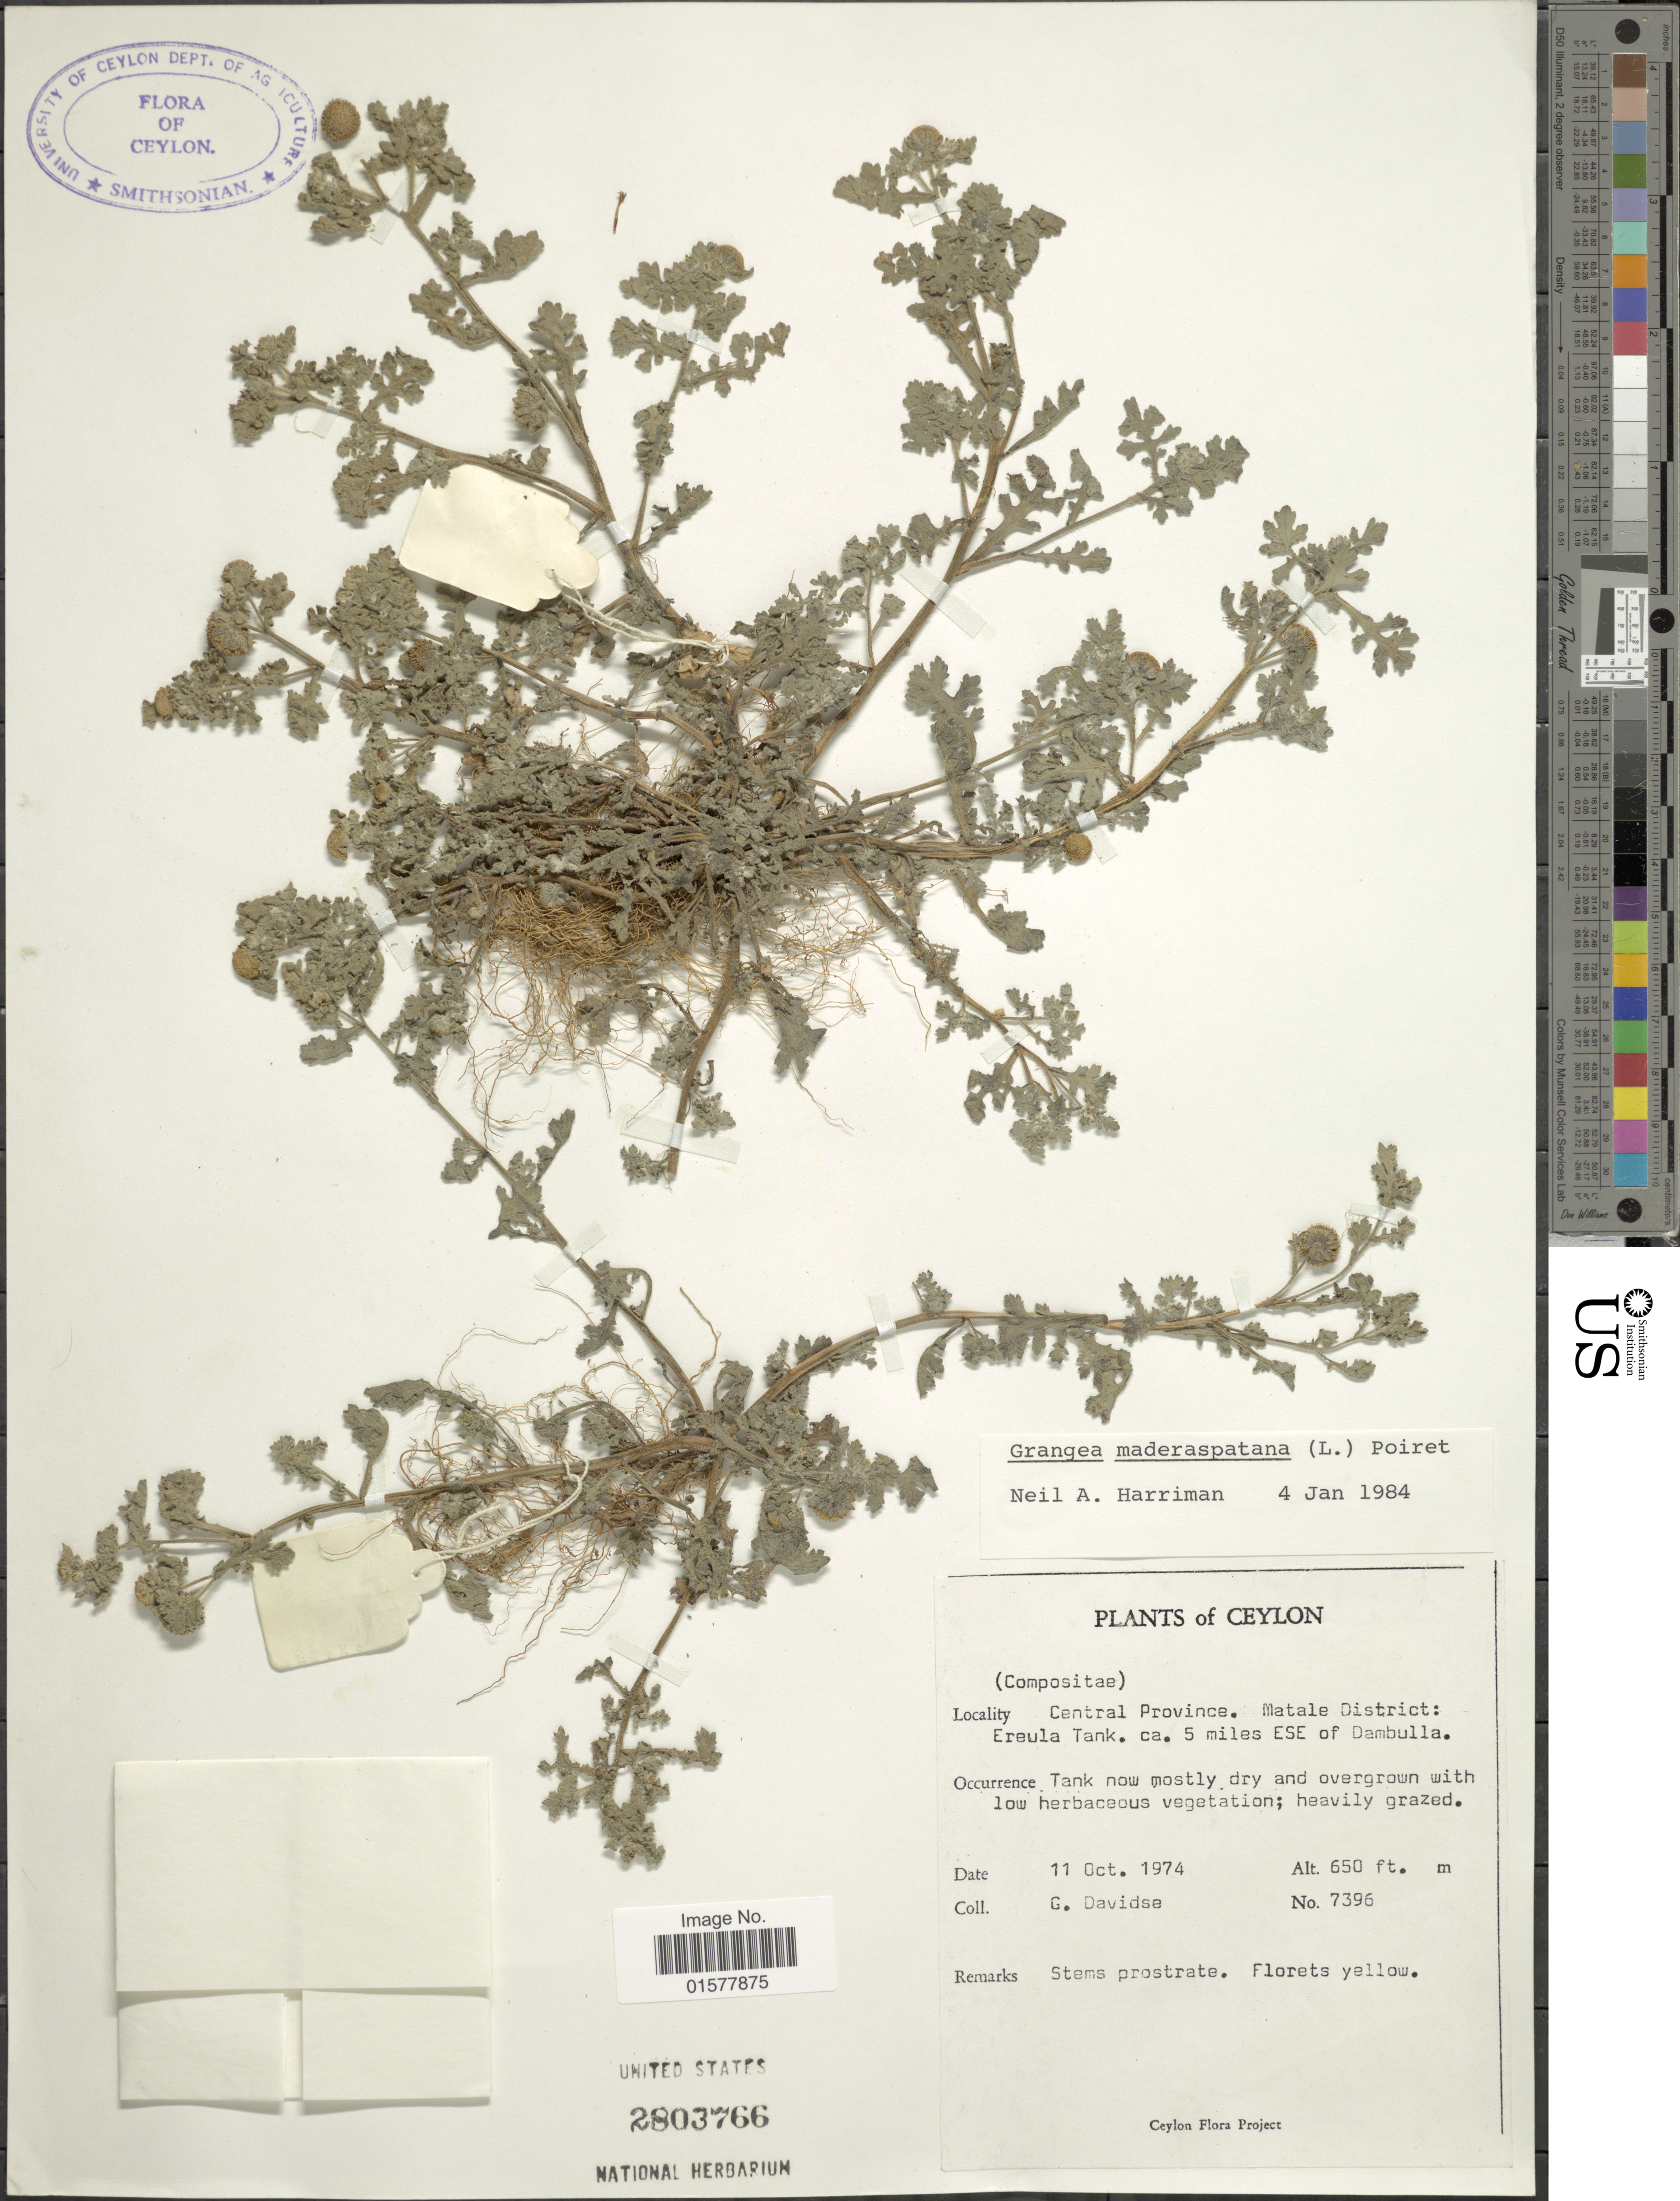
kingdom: Plantae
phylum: Tracheophyta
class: Magnoliopsida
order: Asterales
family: Asteraceae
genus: Grangea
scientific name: Grangea maderaspatana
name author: (L.) Poir.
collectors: G. Davidse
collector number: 7396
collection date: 1974-10-11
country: Sri Lanka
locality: Central Province, Matale District: Ereula Tank, ca. 5 miles ESE of Dambulla, Ceylon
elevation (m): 198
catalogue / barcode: US 2803766